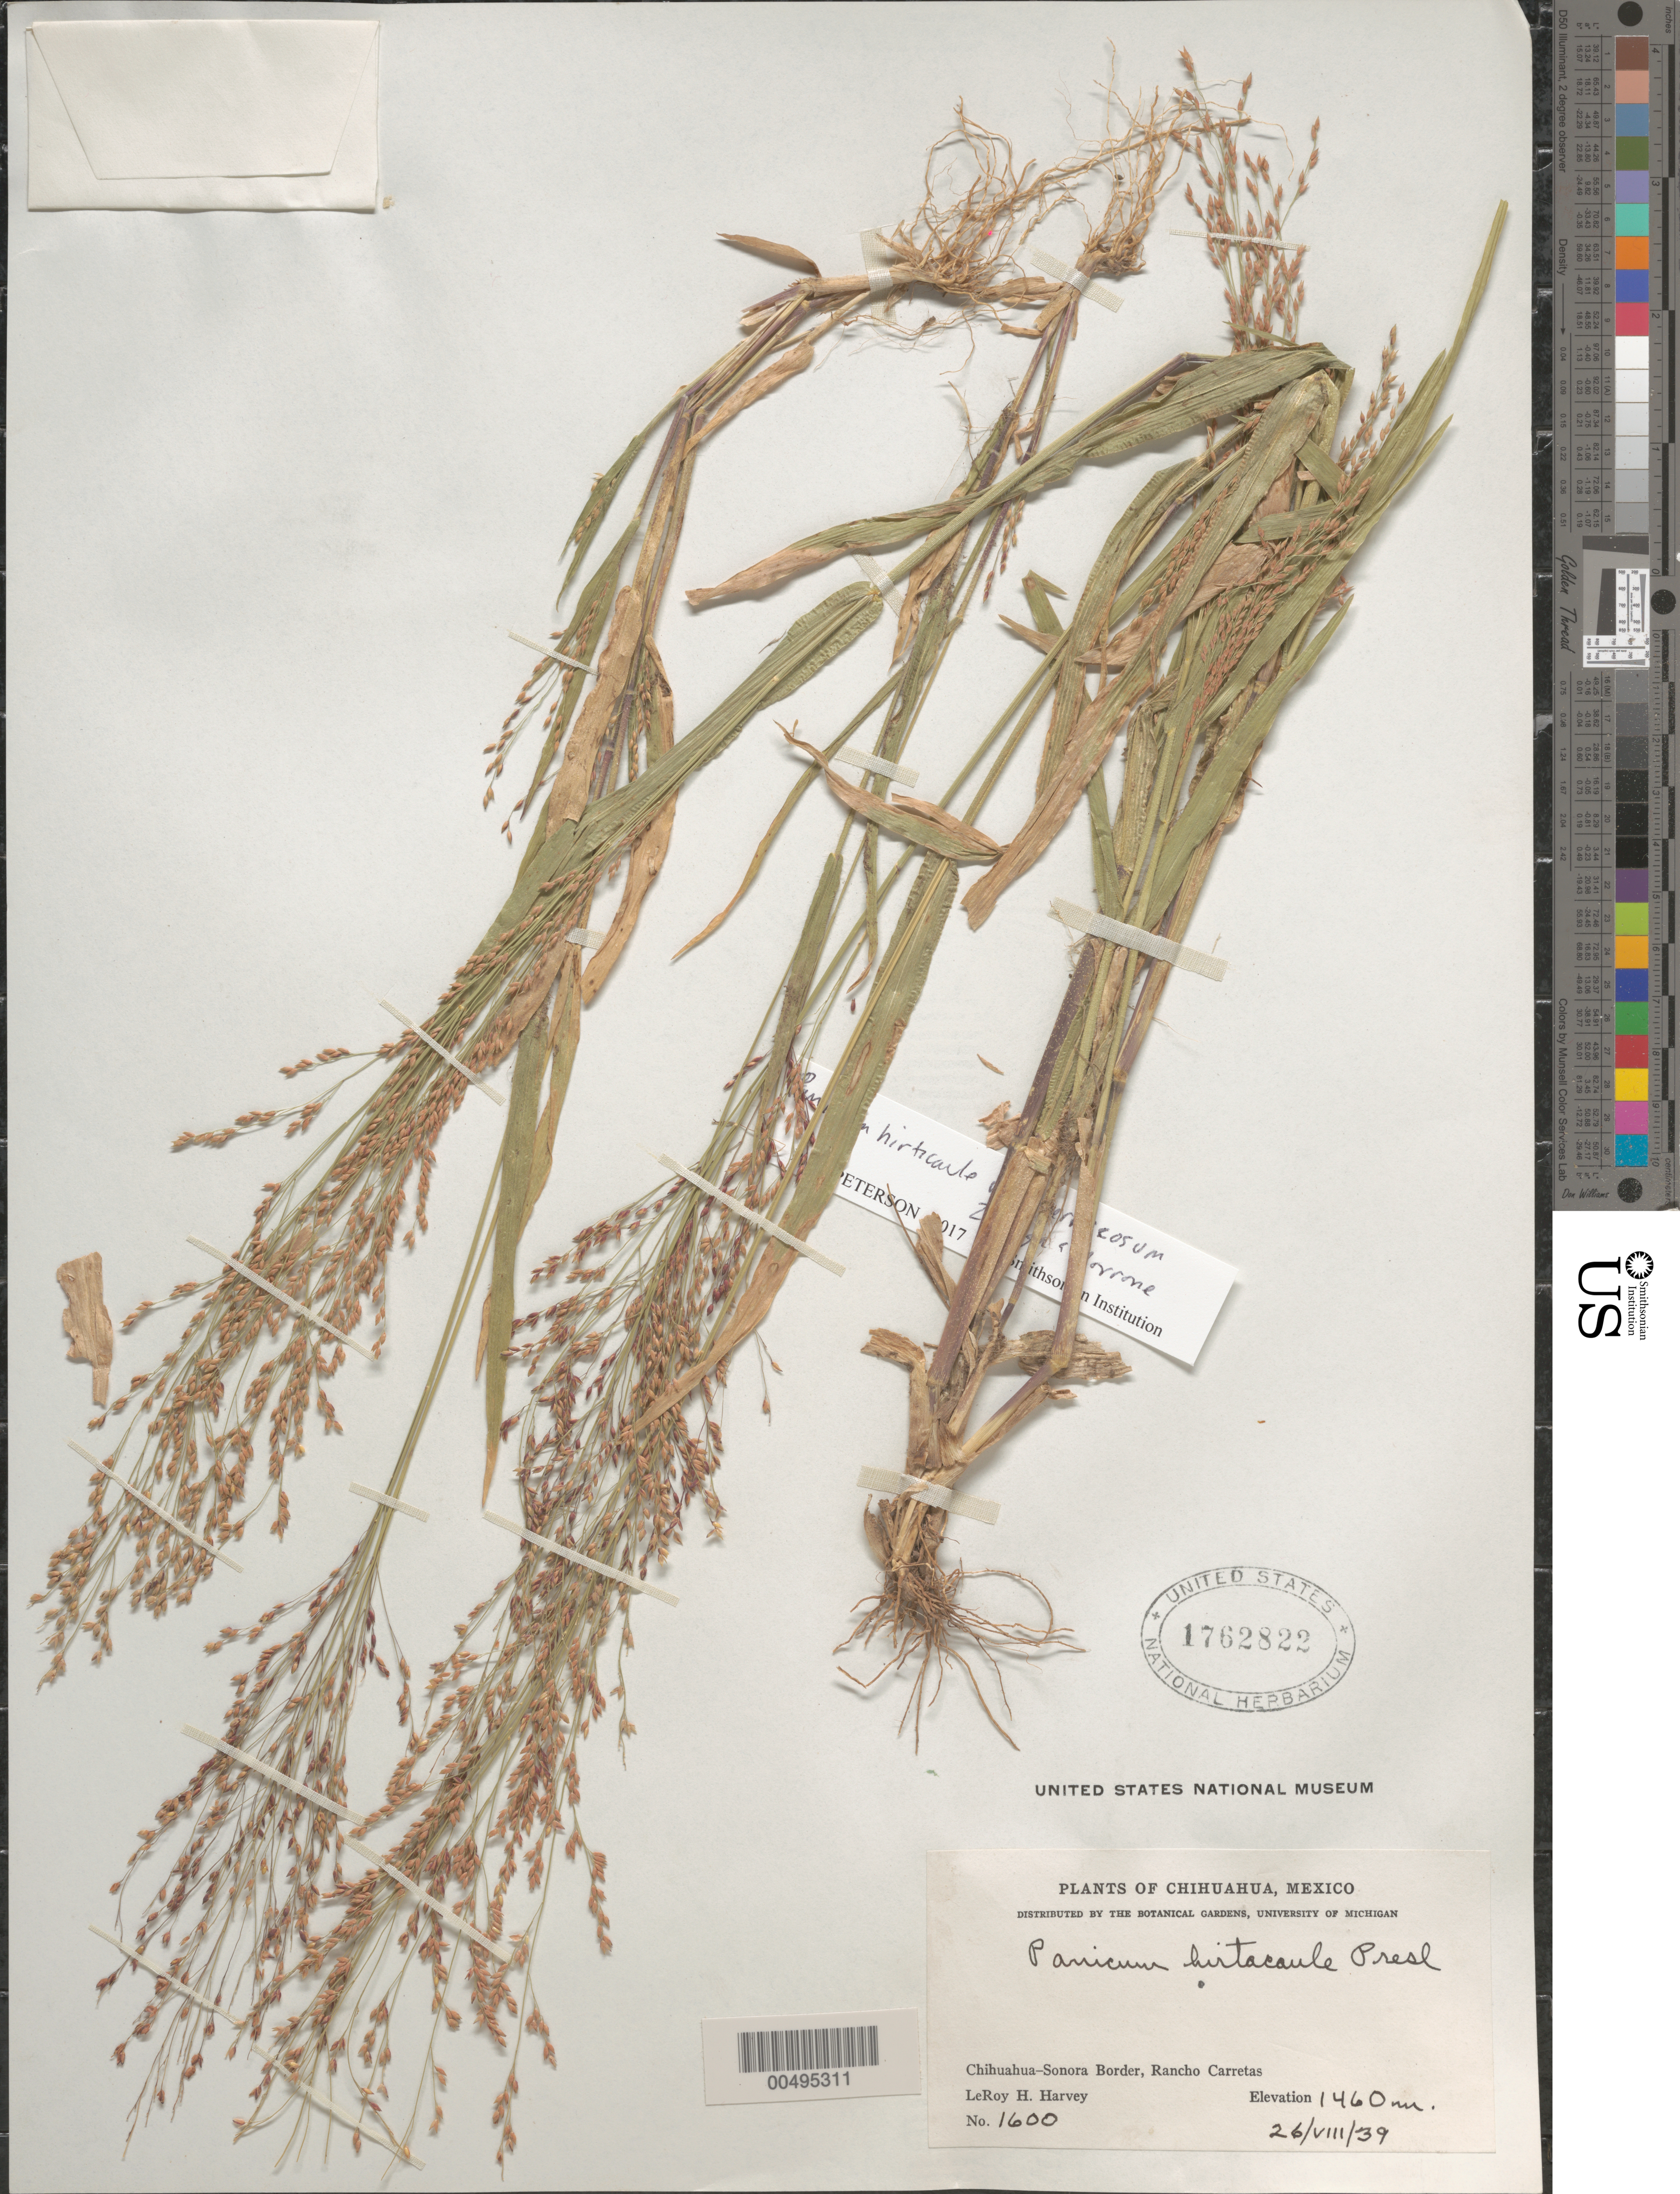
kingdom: Plantae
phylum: Tracheophyta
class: Liliopsida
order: Poales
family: Poaceae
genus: Panicum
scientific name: Panicum hirticaule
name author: J. Presl in C. Presl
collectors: L. H. Harvey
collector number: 1600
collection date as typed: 26 Aug 1939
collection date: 1939-08-26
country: Mexico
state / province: Chihuahua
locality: Chihuahua - Sonora Border, Rancho Carretas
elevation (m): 1460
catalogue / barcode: US 1762822